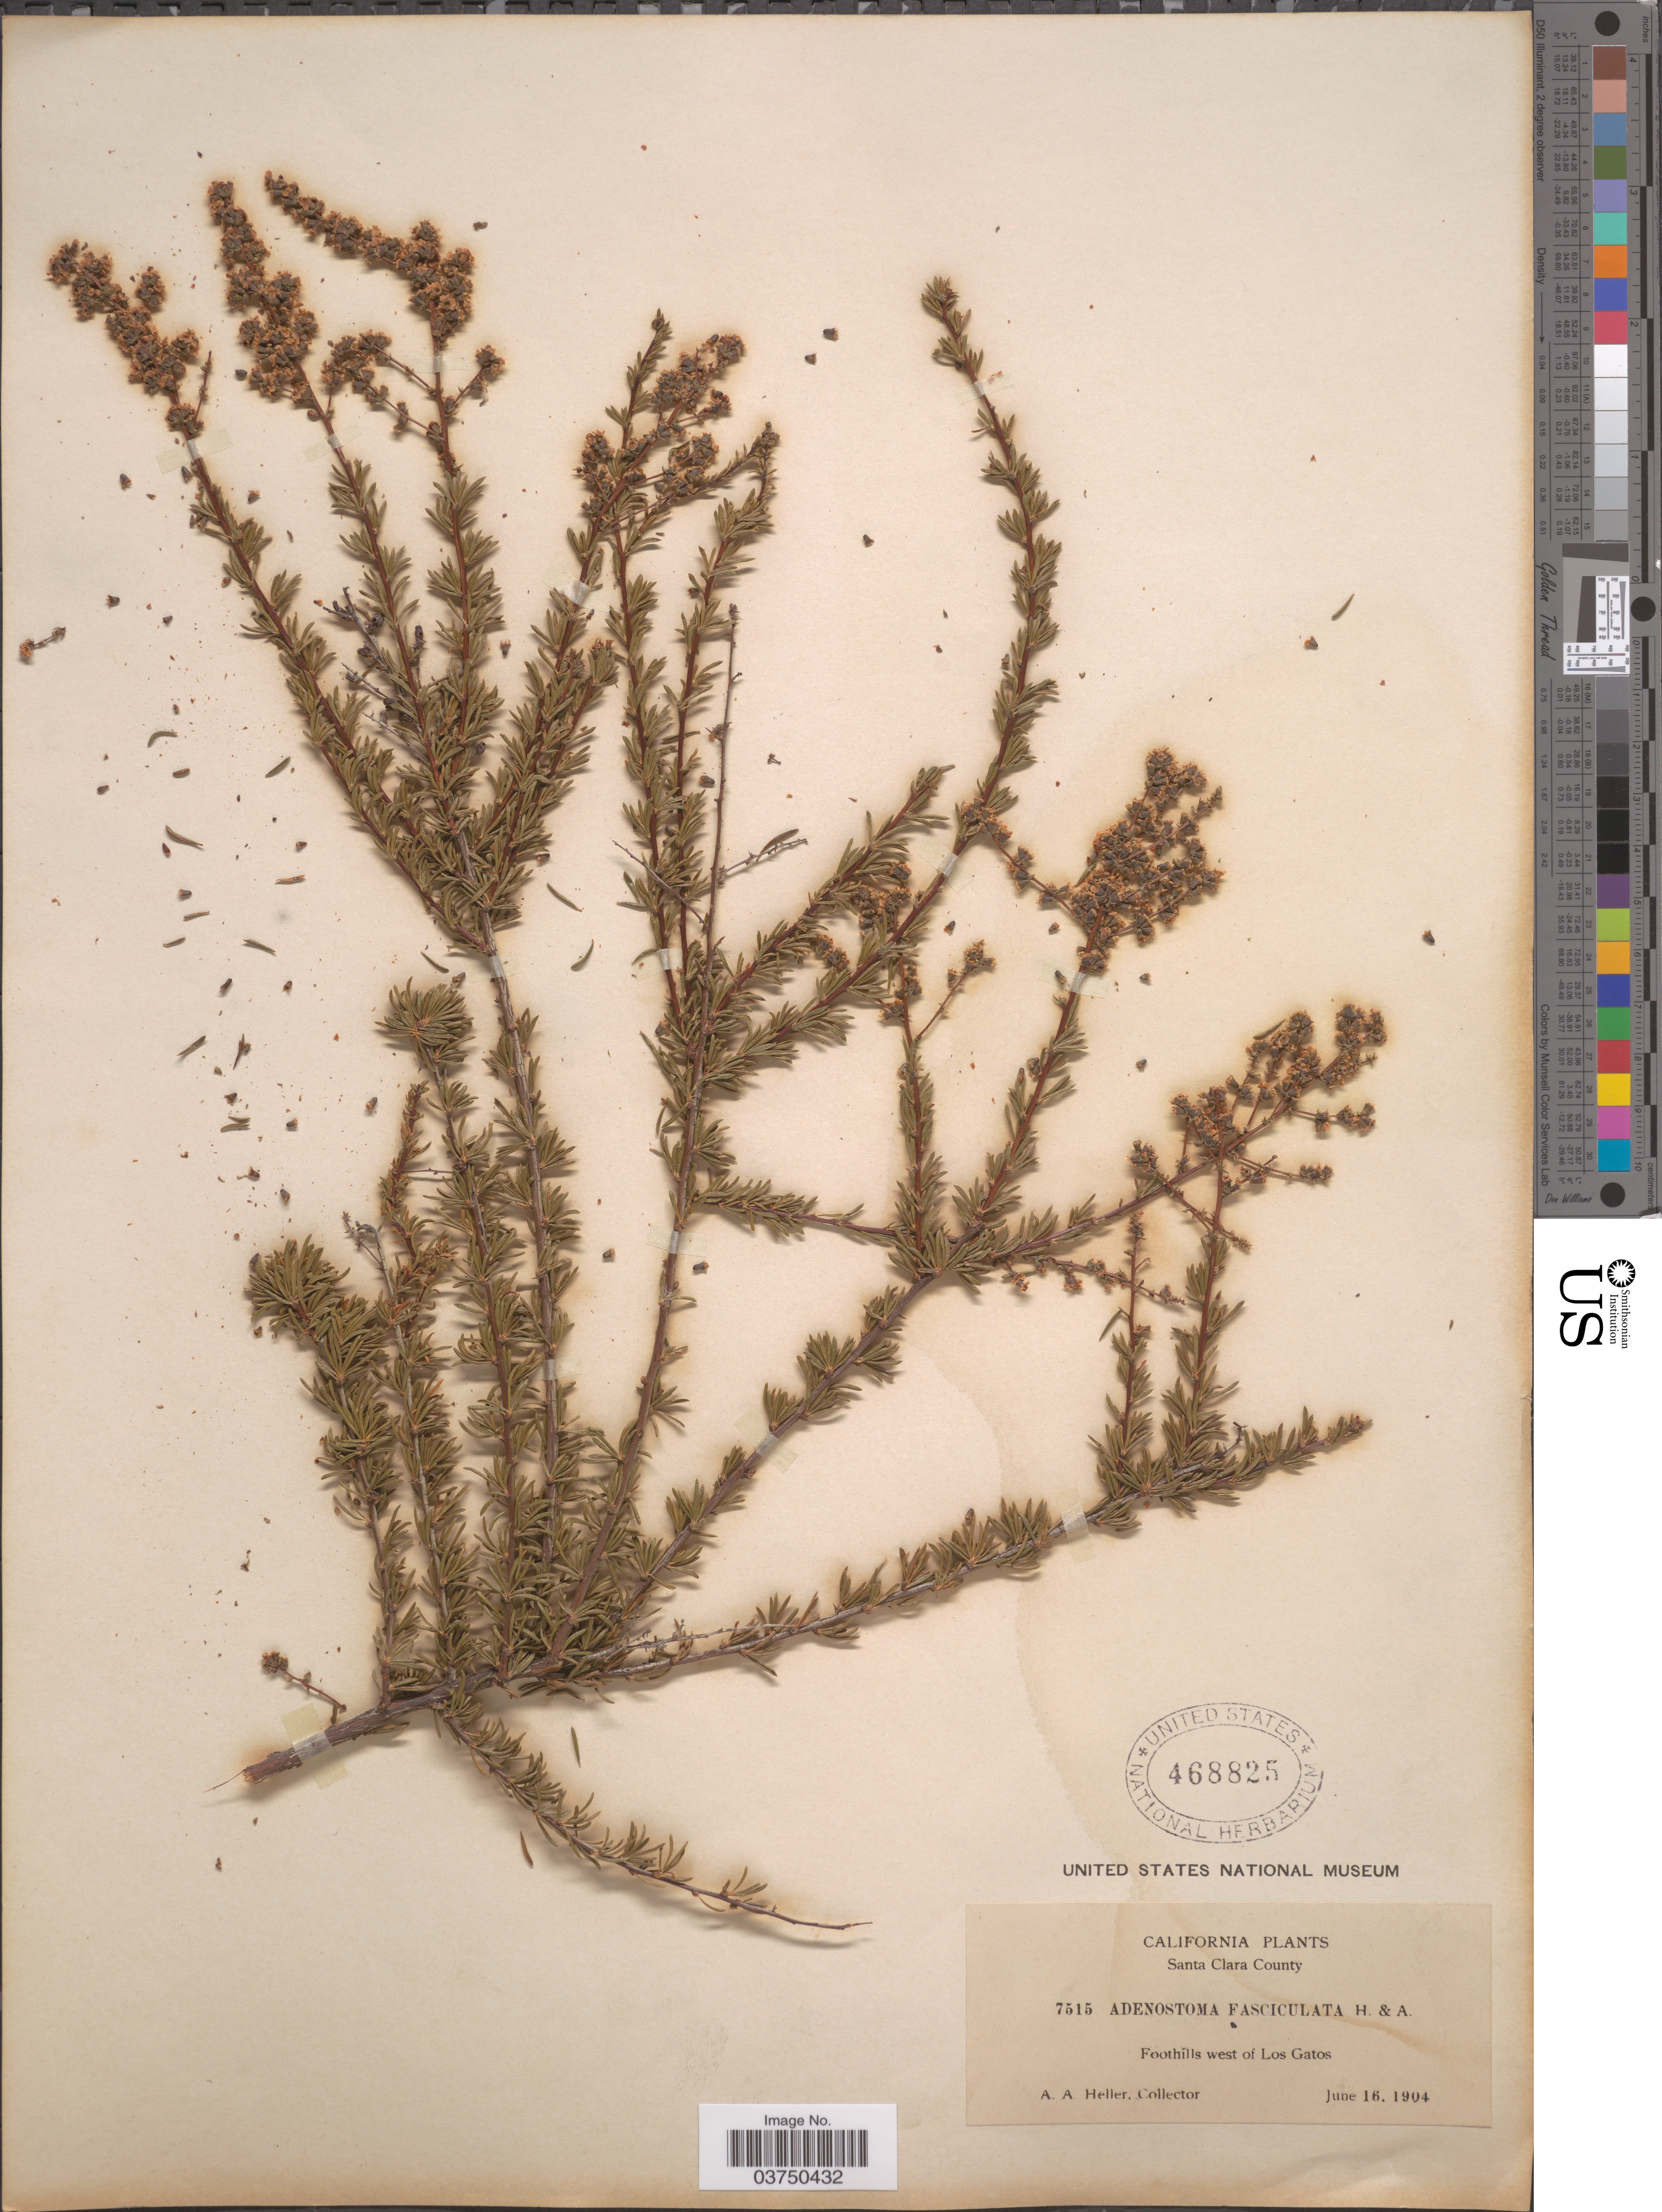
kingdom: Plantae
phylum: Tracheophyta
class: Magnoliopsida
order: Rosales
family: Rosaceae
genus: Adenostoma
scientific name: Adenostoma fasciculatum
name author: Hook. & Arn.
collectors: A. A. Heller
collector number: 7515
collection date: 1904-06-16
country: United States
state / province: California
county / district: Santa Clara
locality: Santa Clara County. Foothills west of Los Gatos.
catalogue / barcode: US 468825